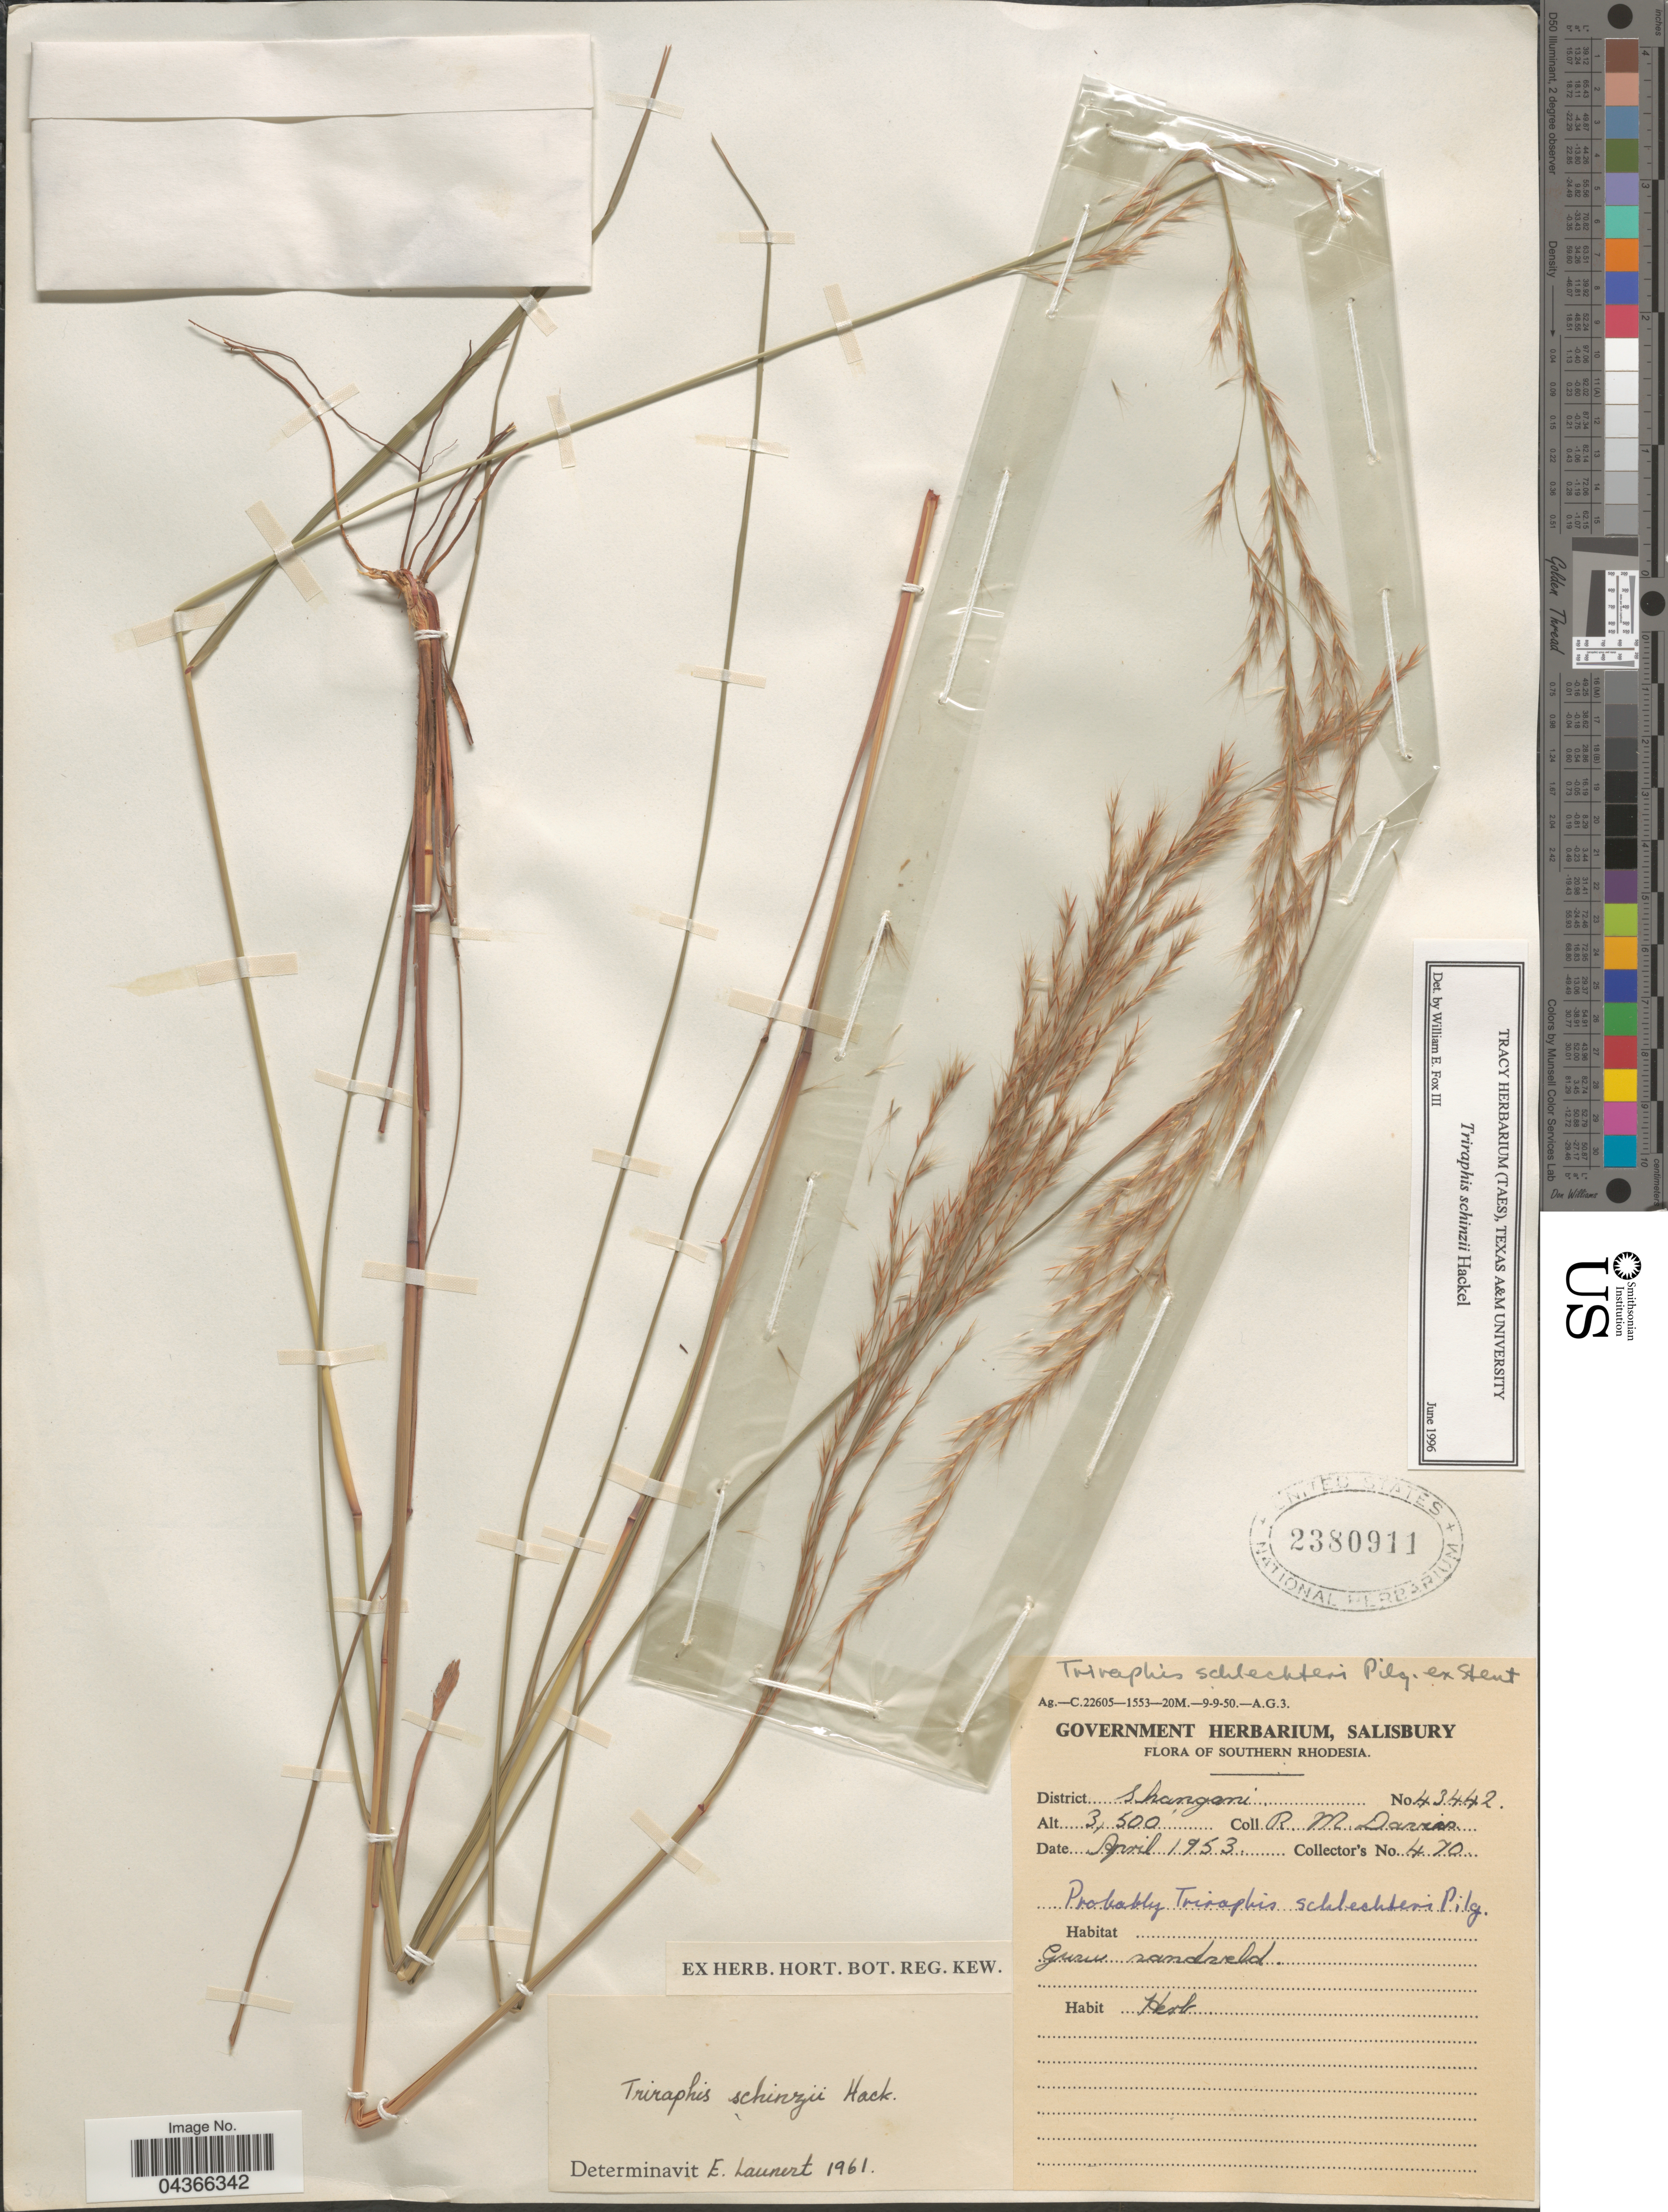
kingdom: Plantae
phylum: Tracheophyta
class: Liliopsida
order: Poales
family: Poaceae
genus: Triraphis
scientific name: Triraphis schinzii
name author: Hack.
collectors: R. Davies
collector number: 470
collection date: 1953-04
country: Zimbabwe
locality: Southern Rhodesia. District Shangani.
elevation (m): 1067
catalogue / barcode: US 2380911